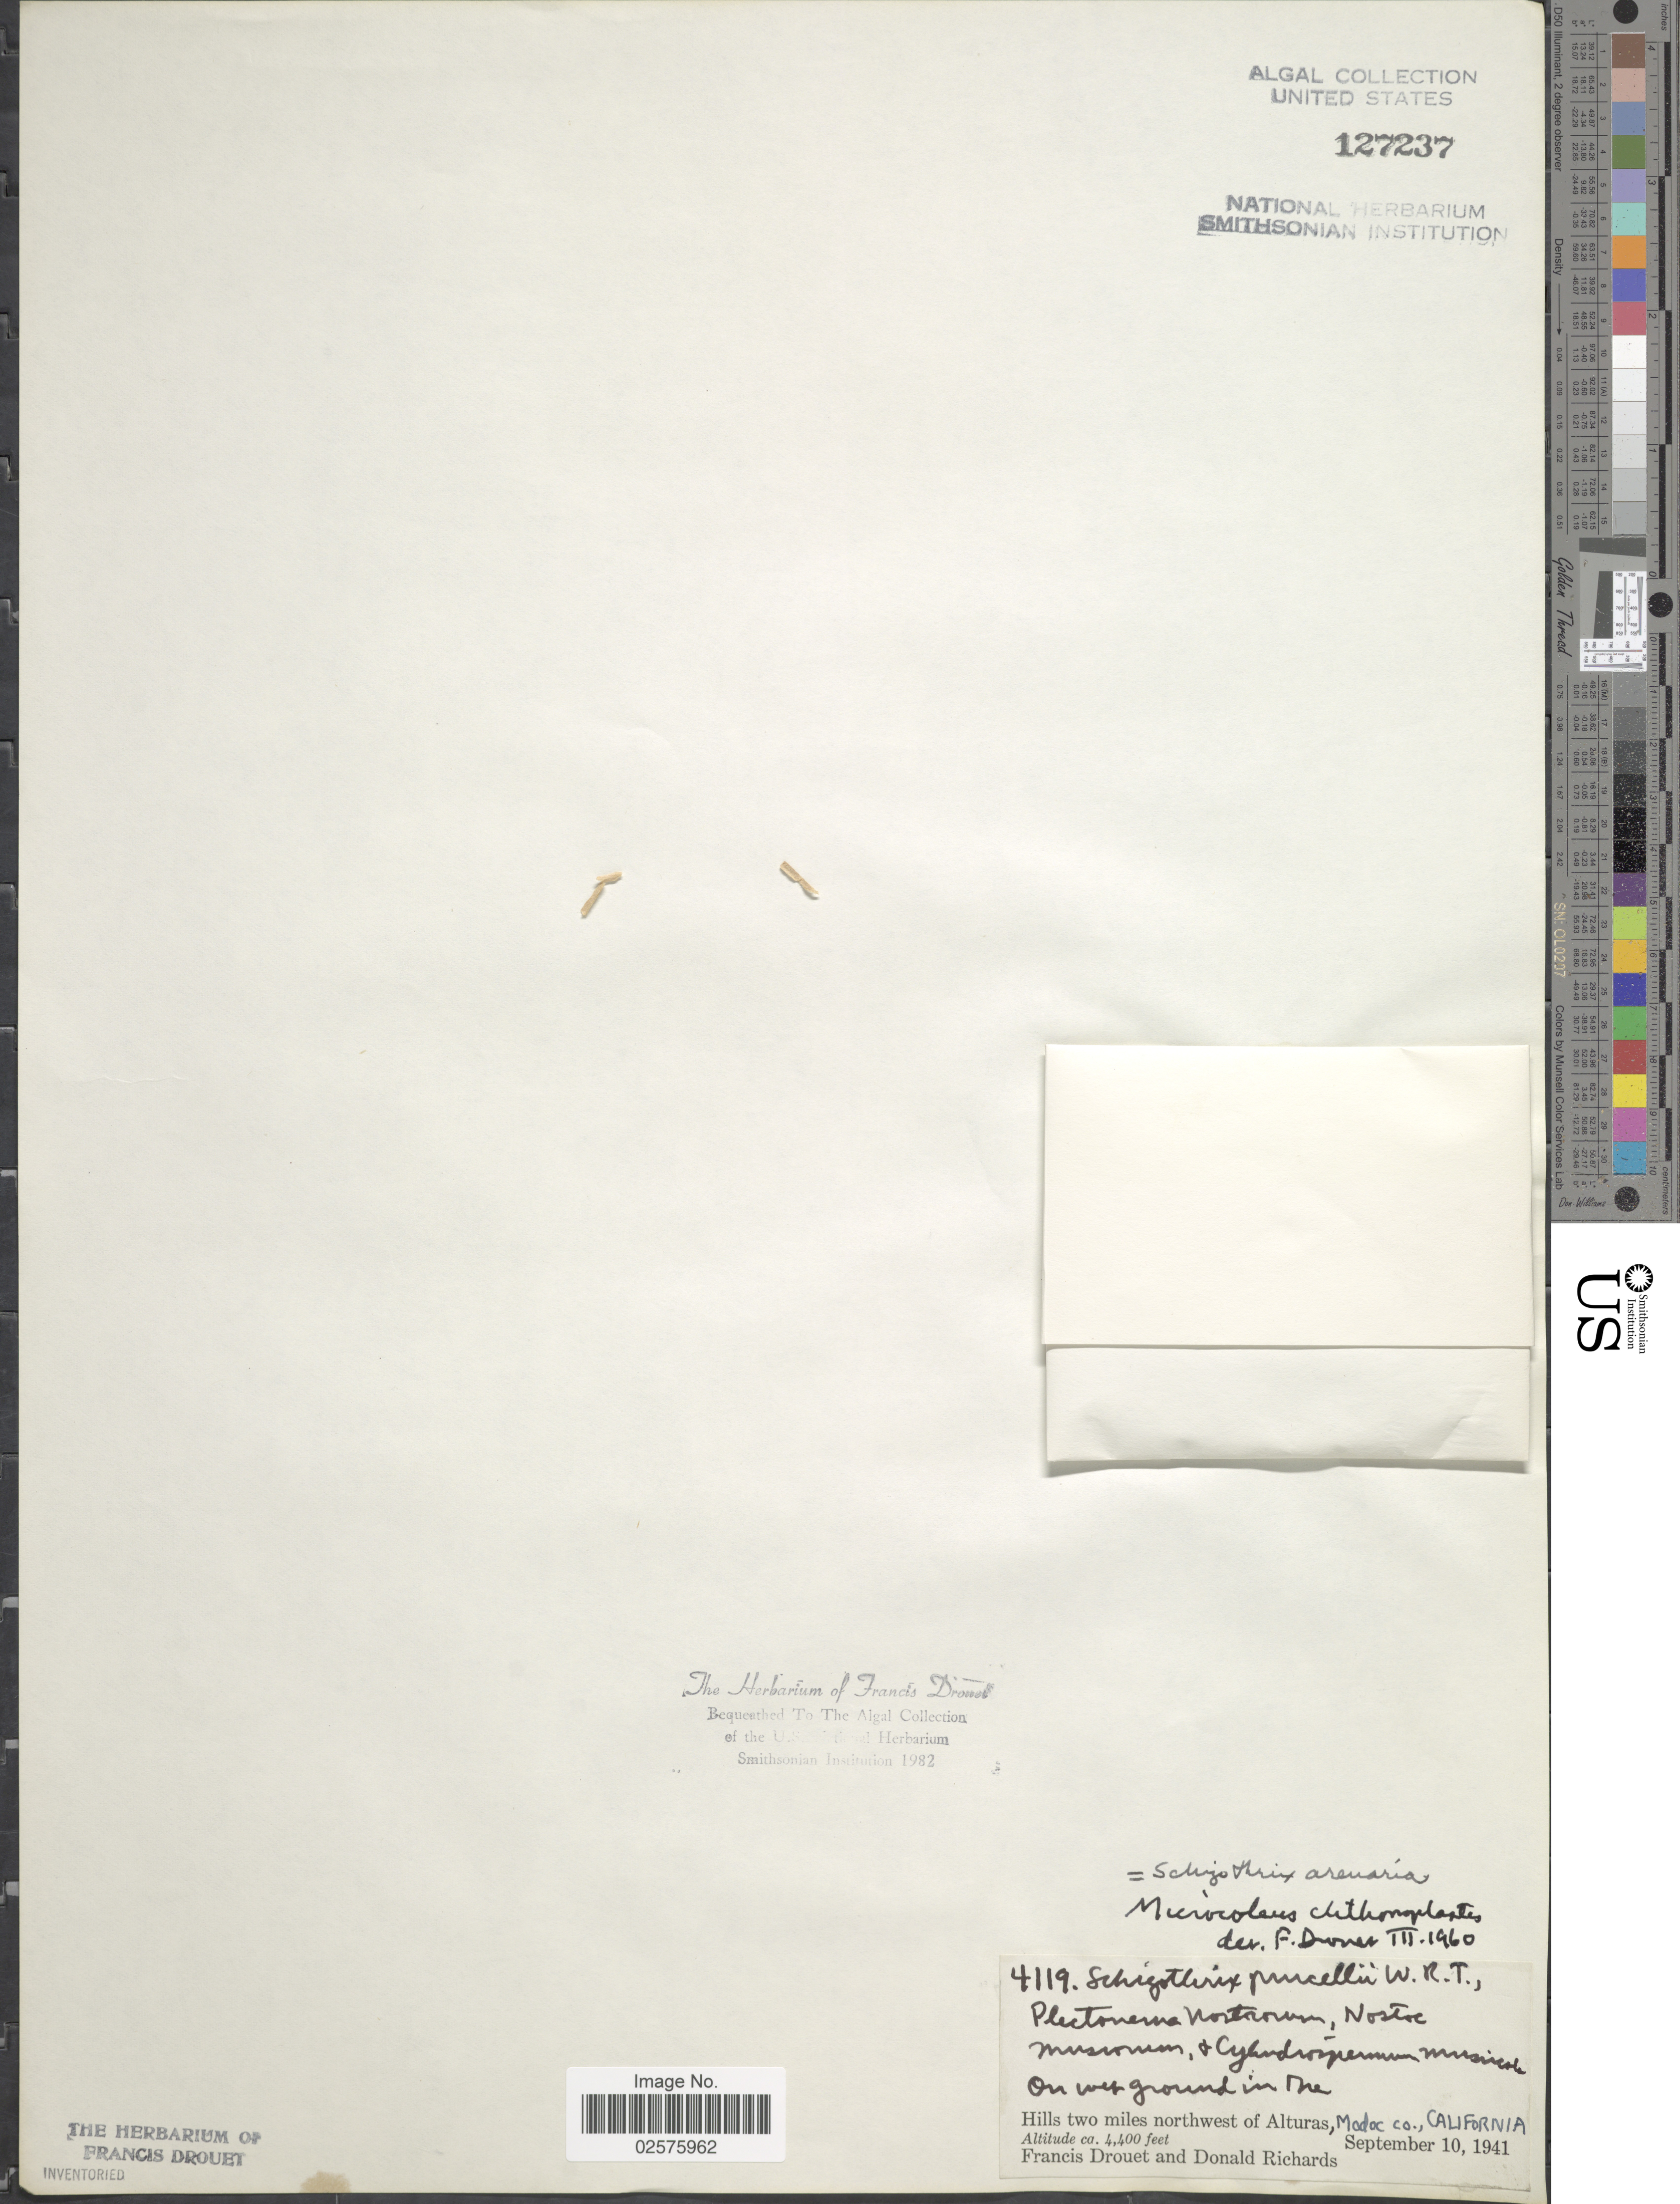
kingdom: Bacteria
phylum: Cyanobacteria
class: Cyanobacteriia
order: Leptolyngbyales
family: Trichocoleusaceae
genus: Schizothrix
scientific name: Schizothrix arenaria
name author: Gomont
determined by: Drouet, F. E.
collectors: F. E. Drouet & D. Richards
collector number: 4119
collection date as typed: September 10, 1941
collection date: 1941-09-10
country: United States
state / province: California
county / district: Modoc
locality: Northwest of Alturas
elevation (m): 1341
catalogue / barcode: US 127237